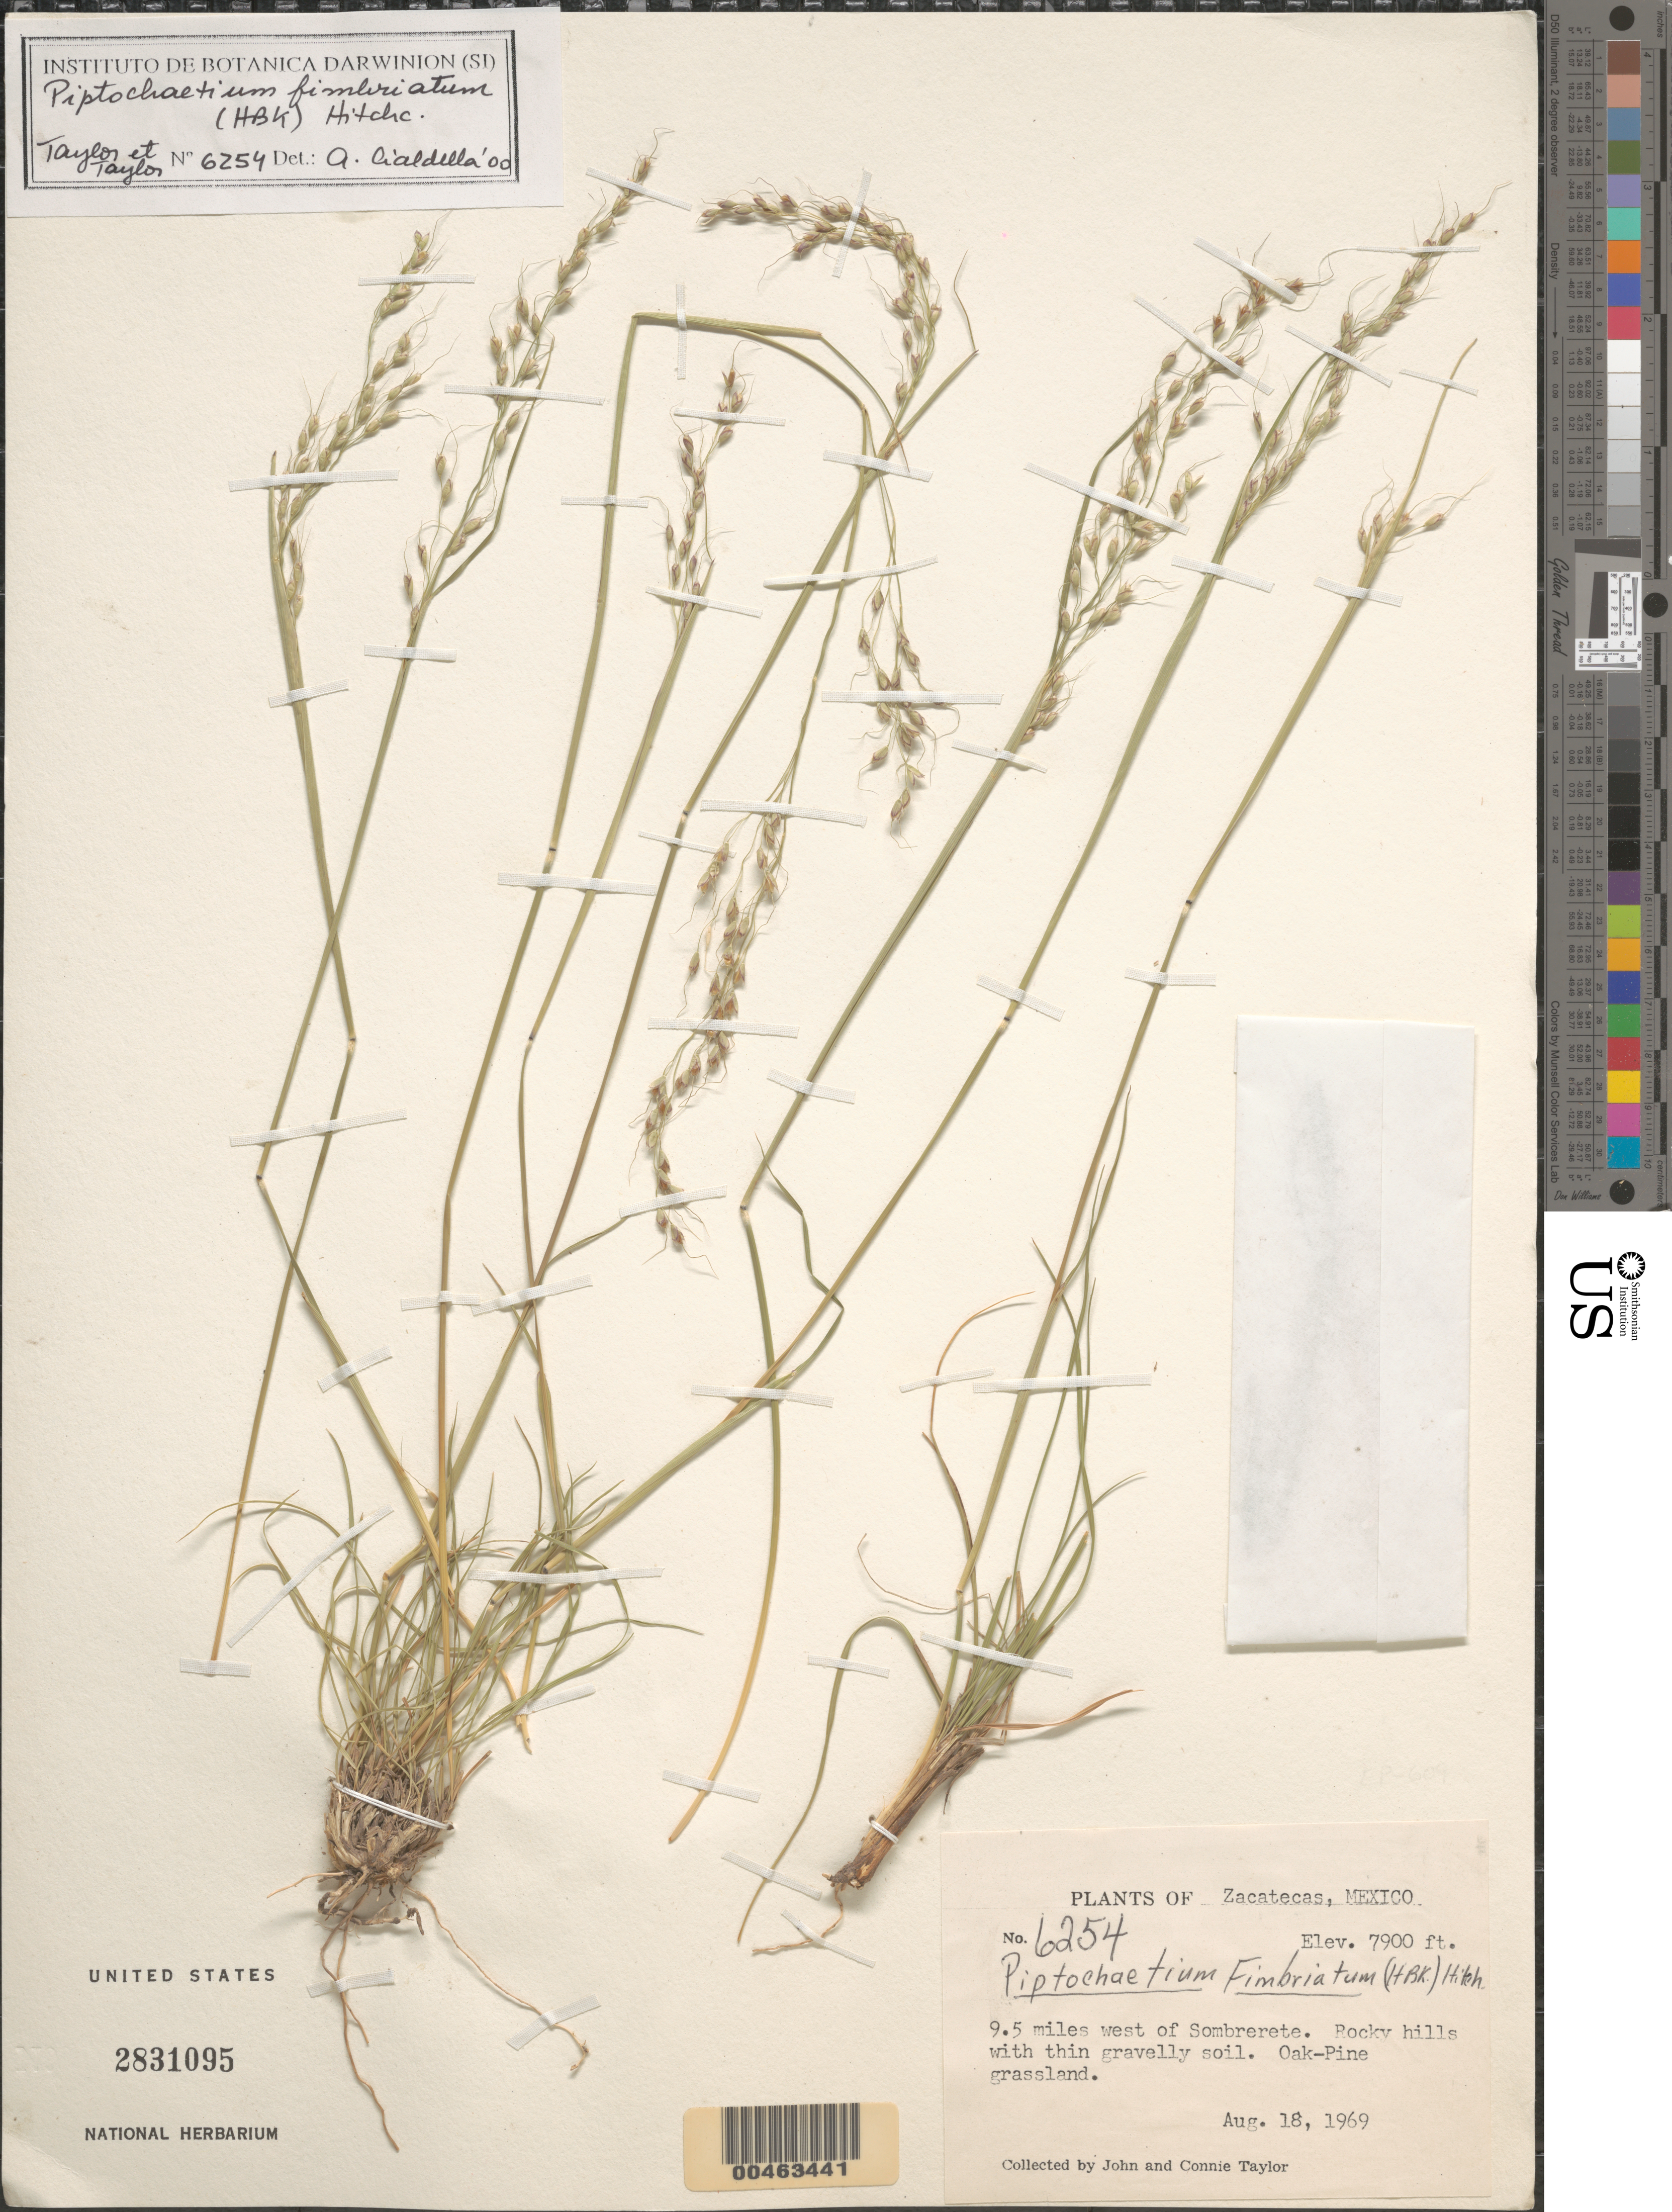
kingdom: Plantae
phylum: Tracheophyta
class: Liliopsida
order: Poales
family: Poaceae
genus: Piptochaetium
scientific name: Piptochaetium fimbriatum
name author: (Kunth) Hitchc.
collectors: J. Taylor & C. Taylor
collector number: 6254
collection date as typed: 18 Aug 1969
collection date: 1969-08-18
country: Mexico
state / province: Zacatecas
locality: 9.5 mi W of Sombrerete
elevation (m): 2408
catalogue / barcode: US 2831095